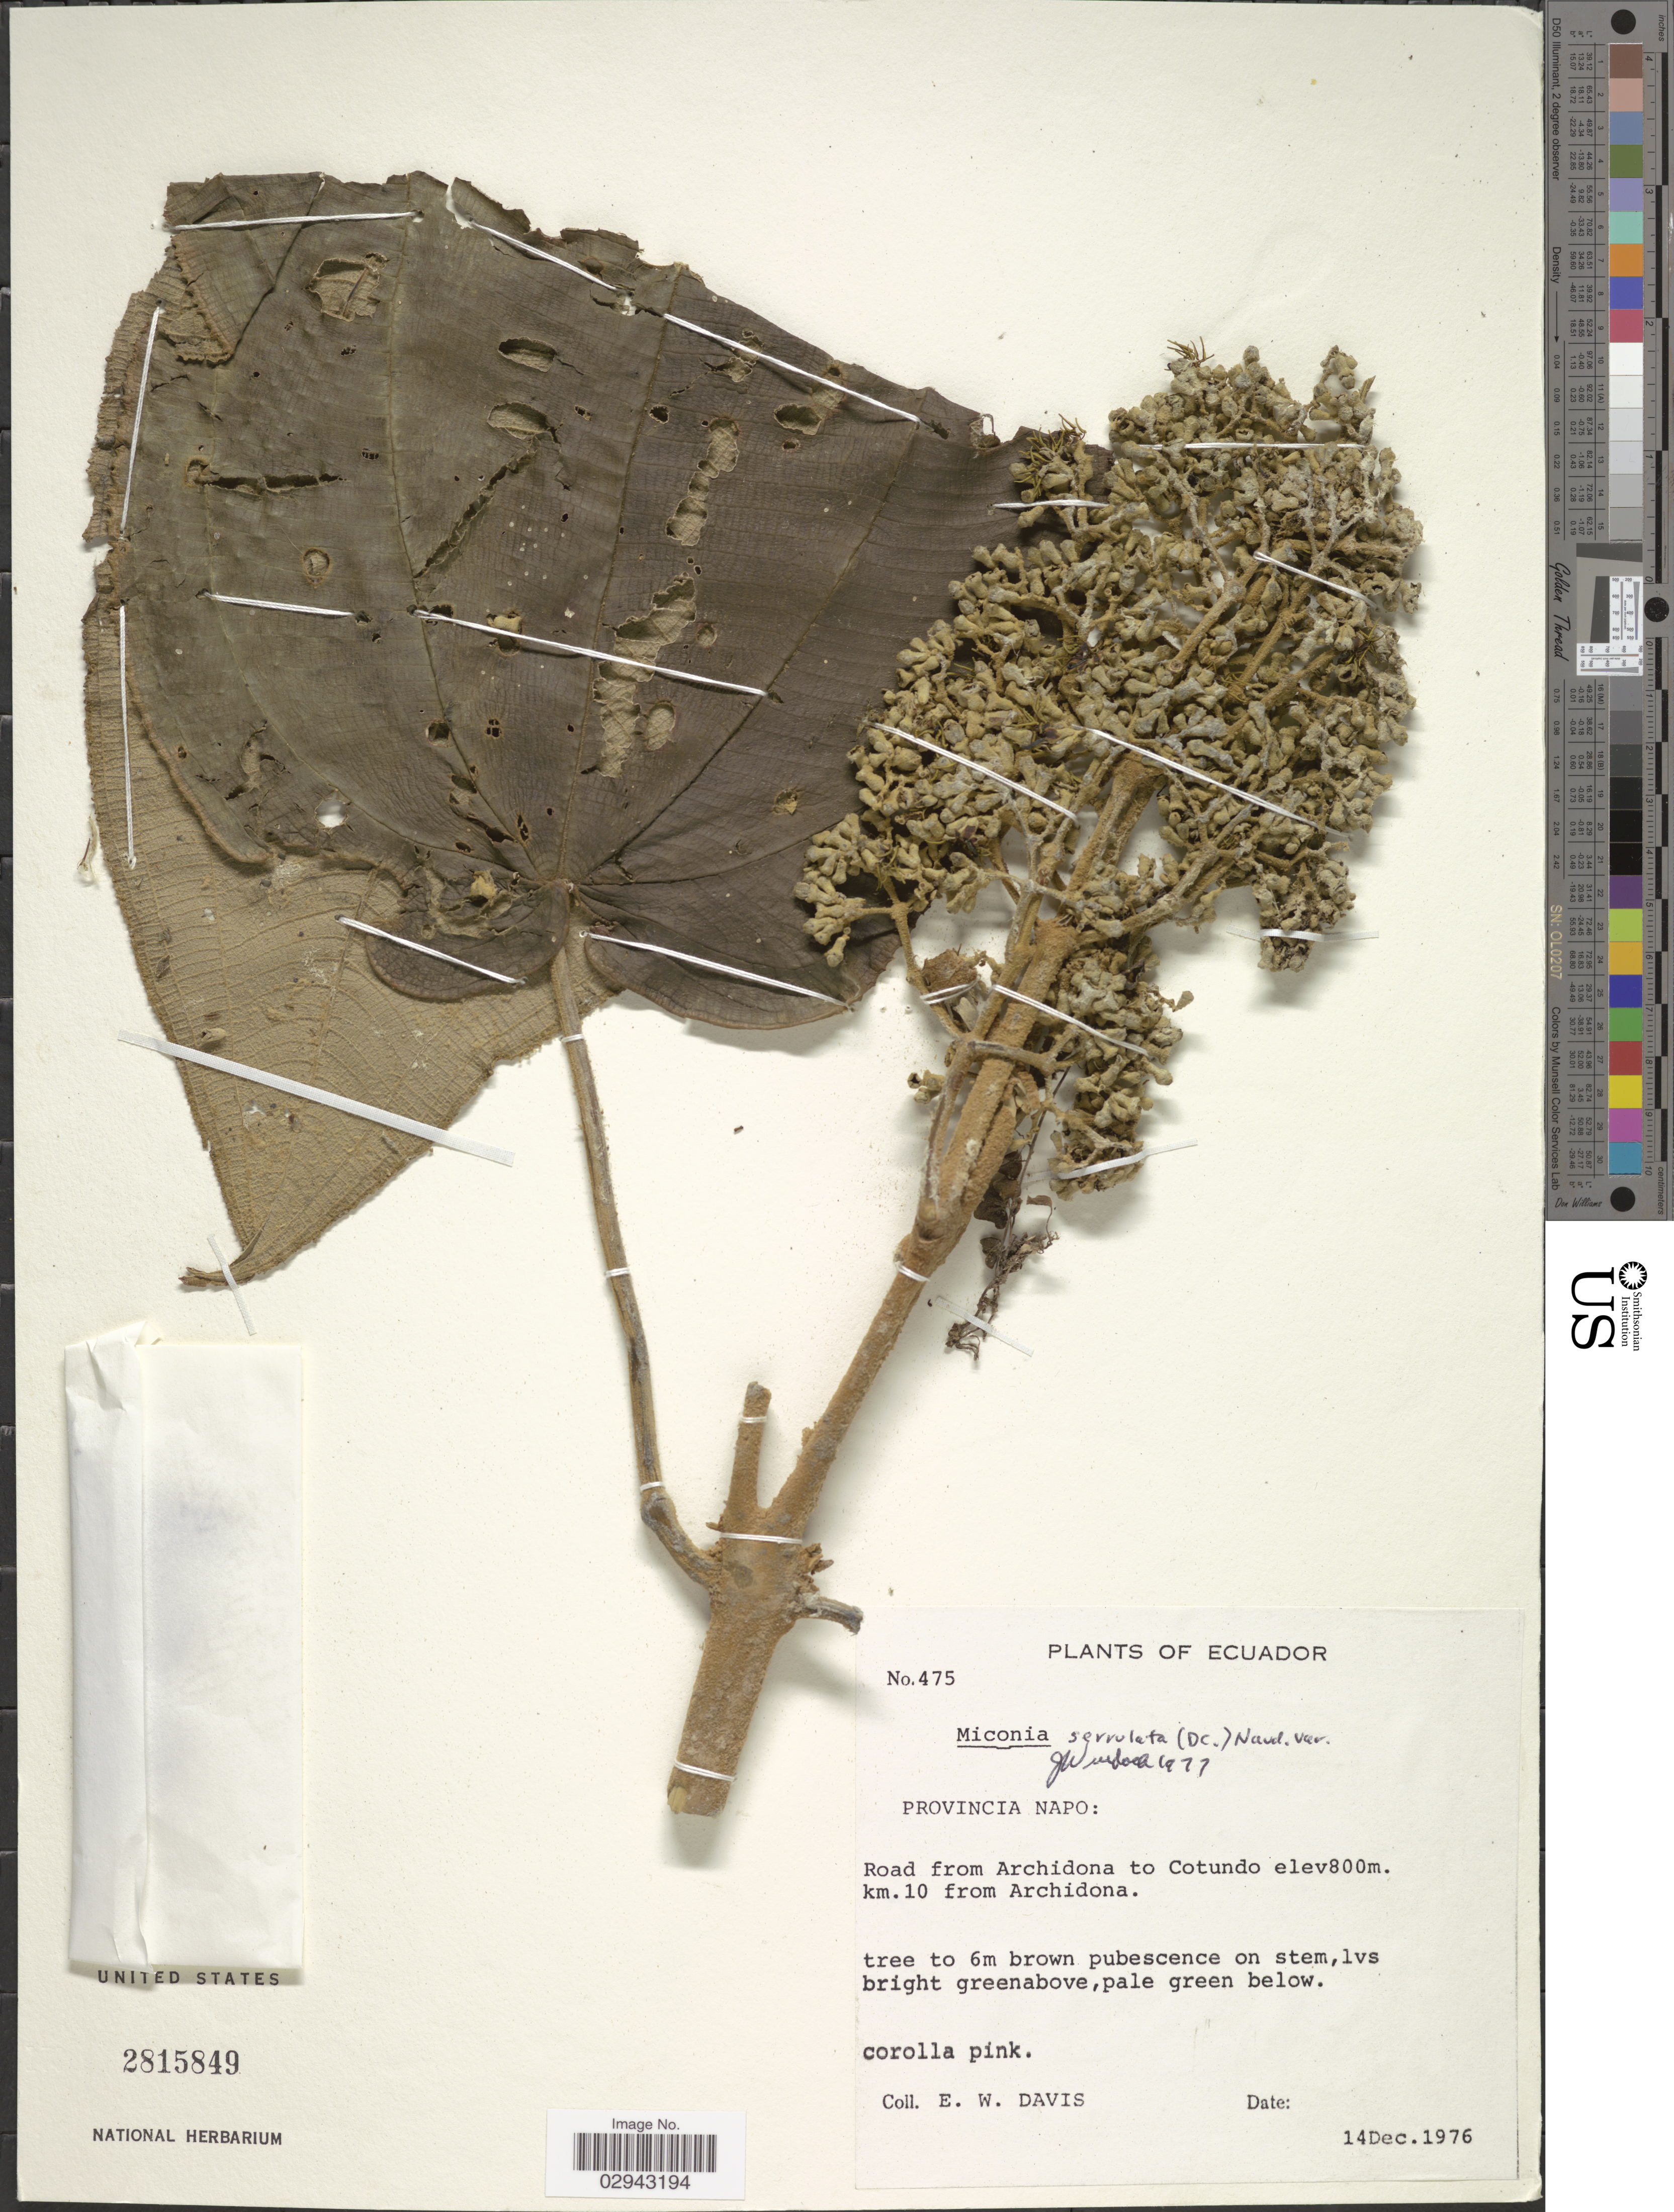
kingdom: Plantae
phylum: Tracheophyta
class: Magnoliopsida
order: Myrtales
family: Melastomataceae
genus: Miconia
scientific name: Miconia serrulata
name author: (DC.) Naudin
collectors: E. W. Davis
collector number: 475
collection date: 1976-12-14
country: Ecuador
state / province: Napo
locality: Road from Archidona to Cotundo, km.10 from Archidona.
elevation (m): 800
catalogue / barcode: US 2815849